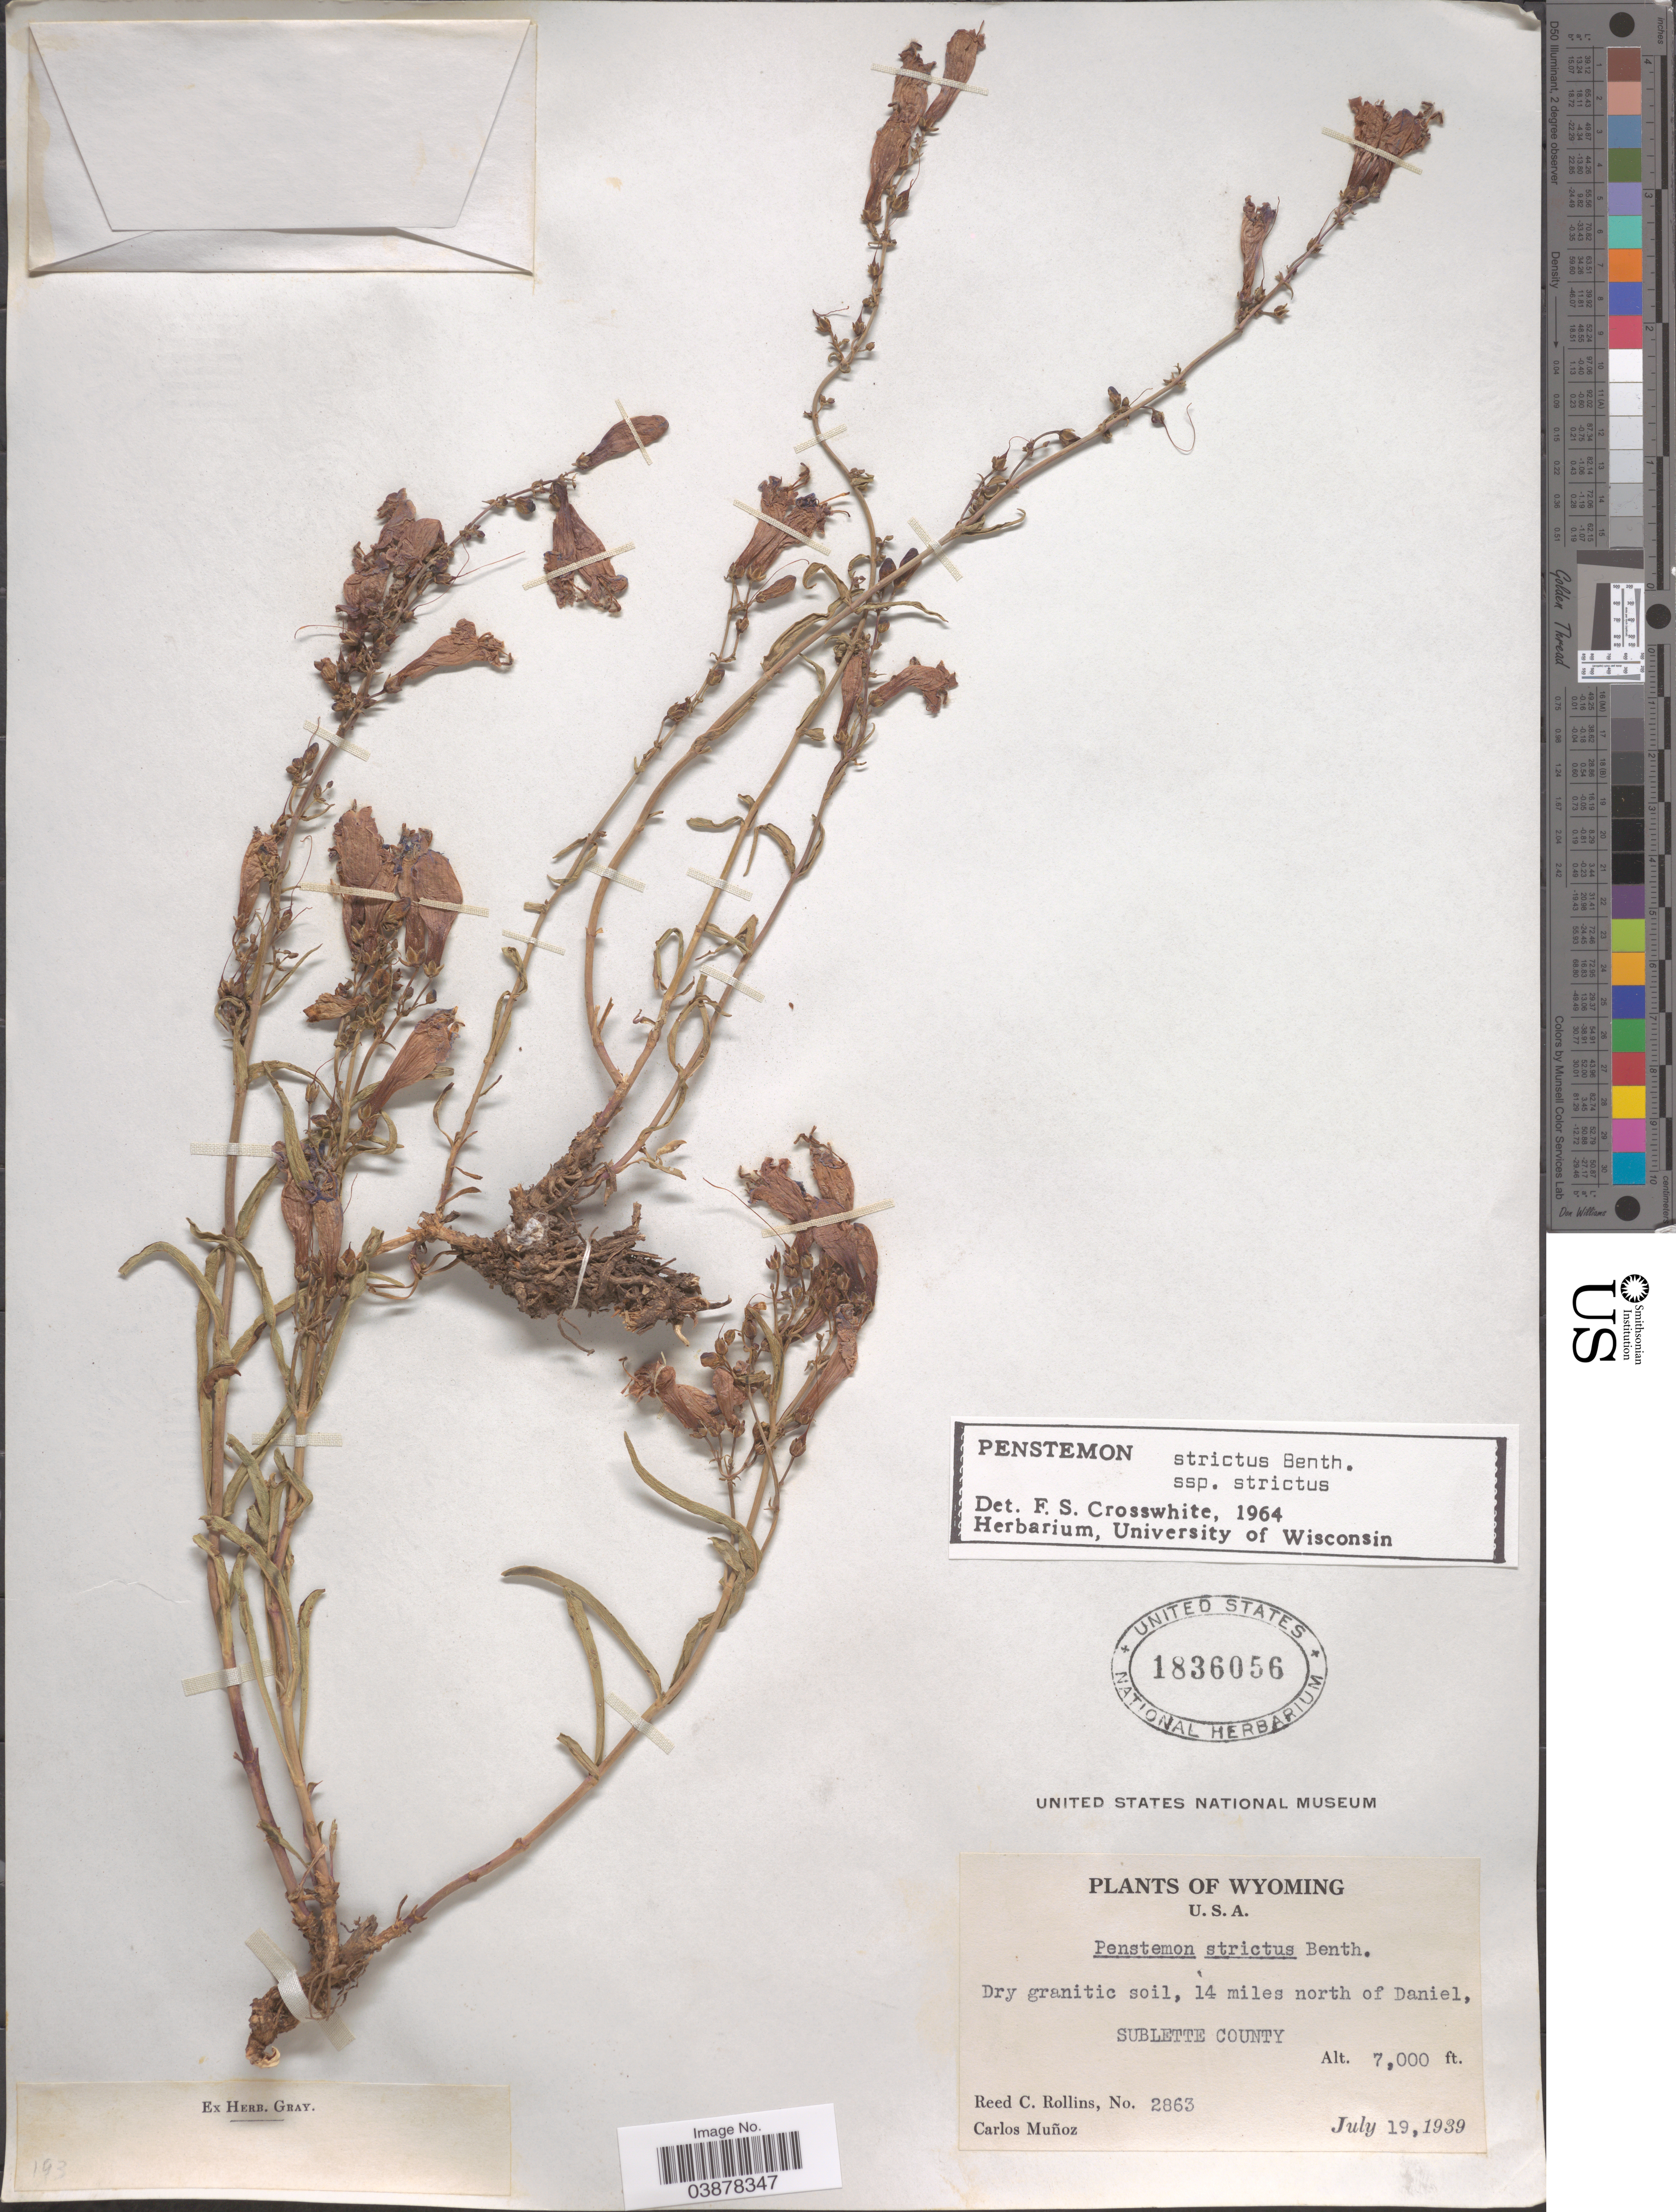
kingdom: Plantae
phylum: Tracheophyta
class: Magnoliopsida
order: Lamiales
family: Plantaginaceae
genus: Penstemon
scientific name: Penstemon strictus subsp. strictus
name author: Benth.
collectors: R. C. Rollins & C. Muñoz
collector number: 2863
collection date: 1939-07-19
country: United States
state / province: Wyoming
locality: Dry granitic soil, 14 miles north of Daniel, Sublette County.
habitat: dry granitic soil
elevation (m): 2134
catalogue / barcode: US 1836056